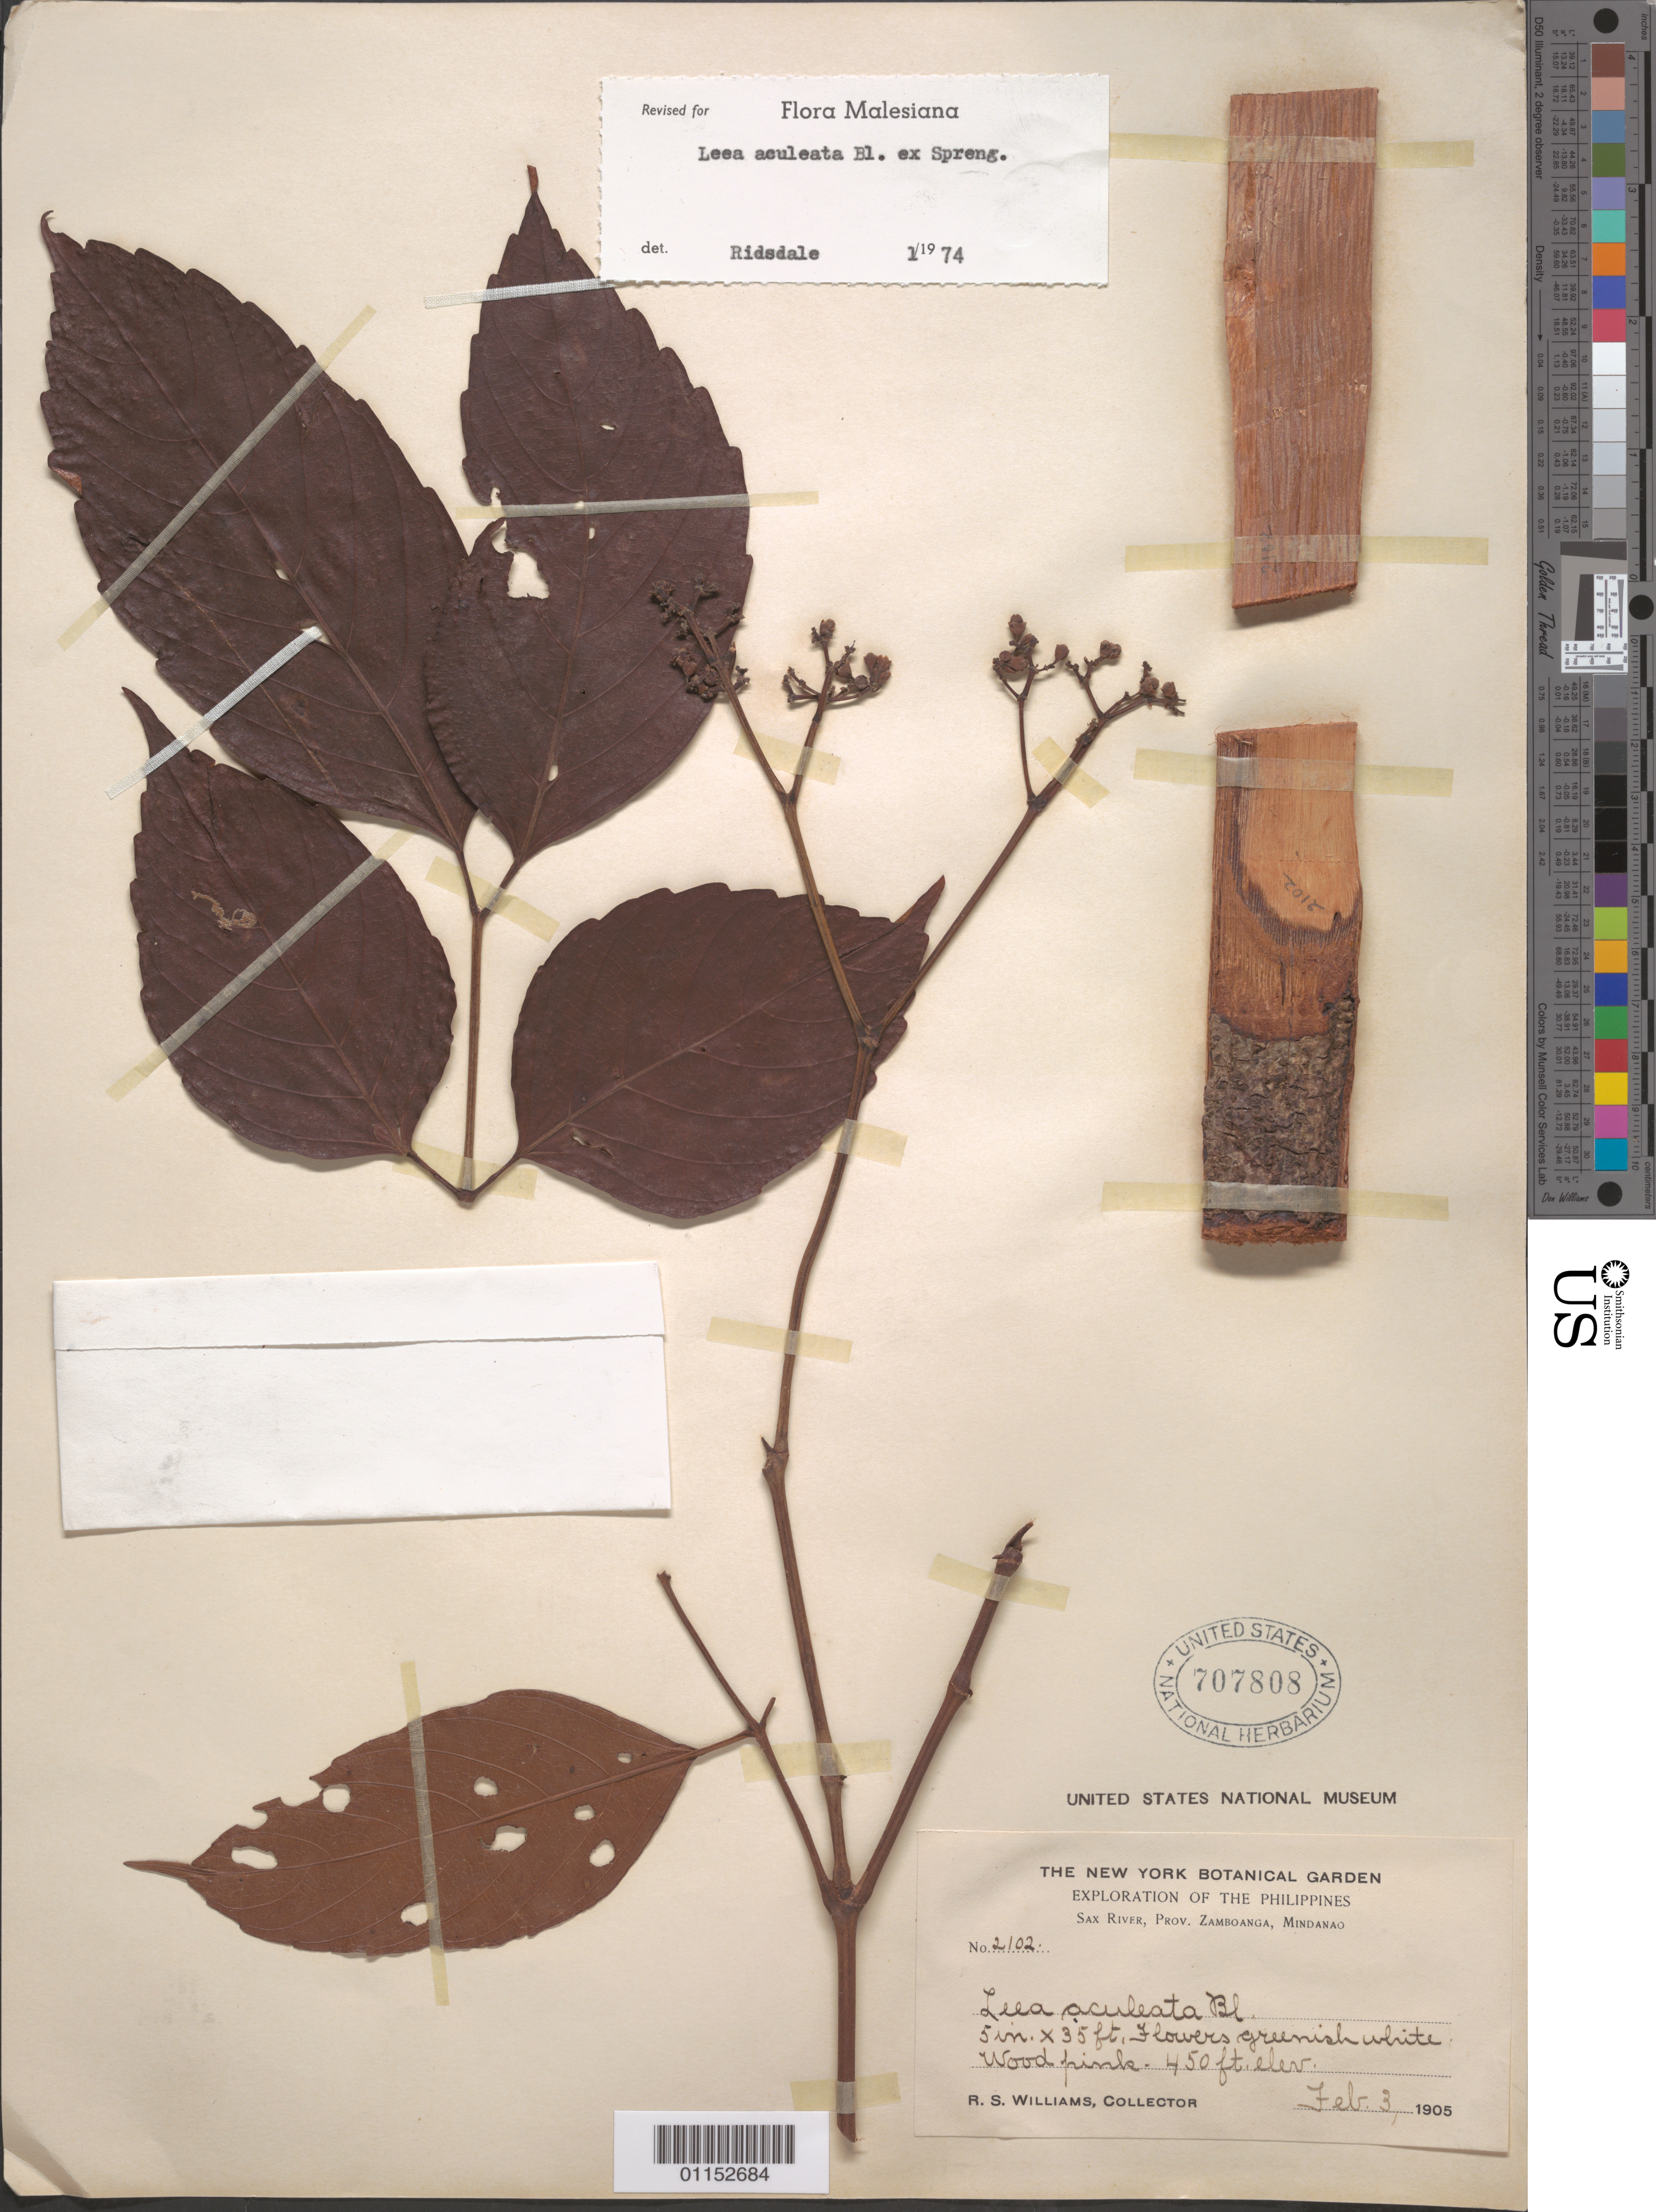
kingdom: Plantae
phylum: Tracheophyta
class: Magnoliopsida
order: Vitales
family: Vitaceae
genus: Leea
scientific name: Leea aculeata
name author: Blume ex Spreng.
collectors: R. S. Williams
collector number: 2102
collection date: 1905-02-03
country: Philippines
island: Mindanao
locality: Sax River, Zamboanga.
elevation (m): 137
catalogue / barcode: US 707808